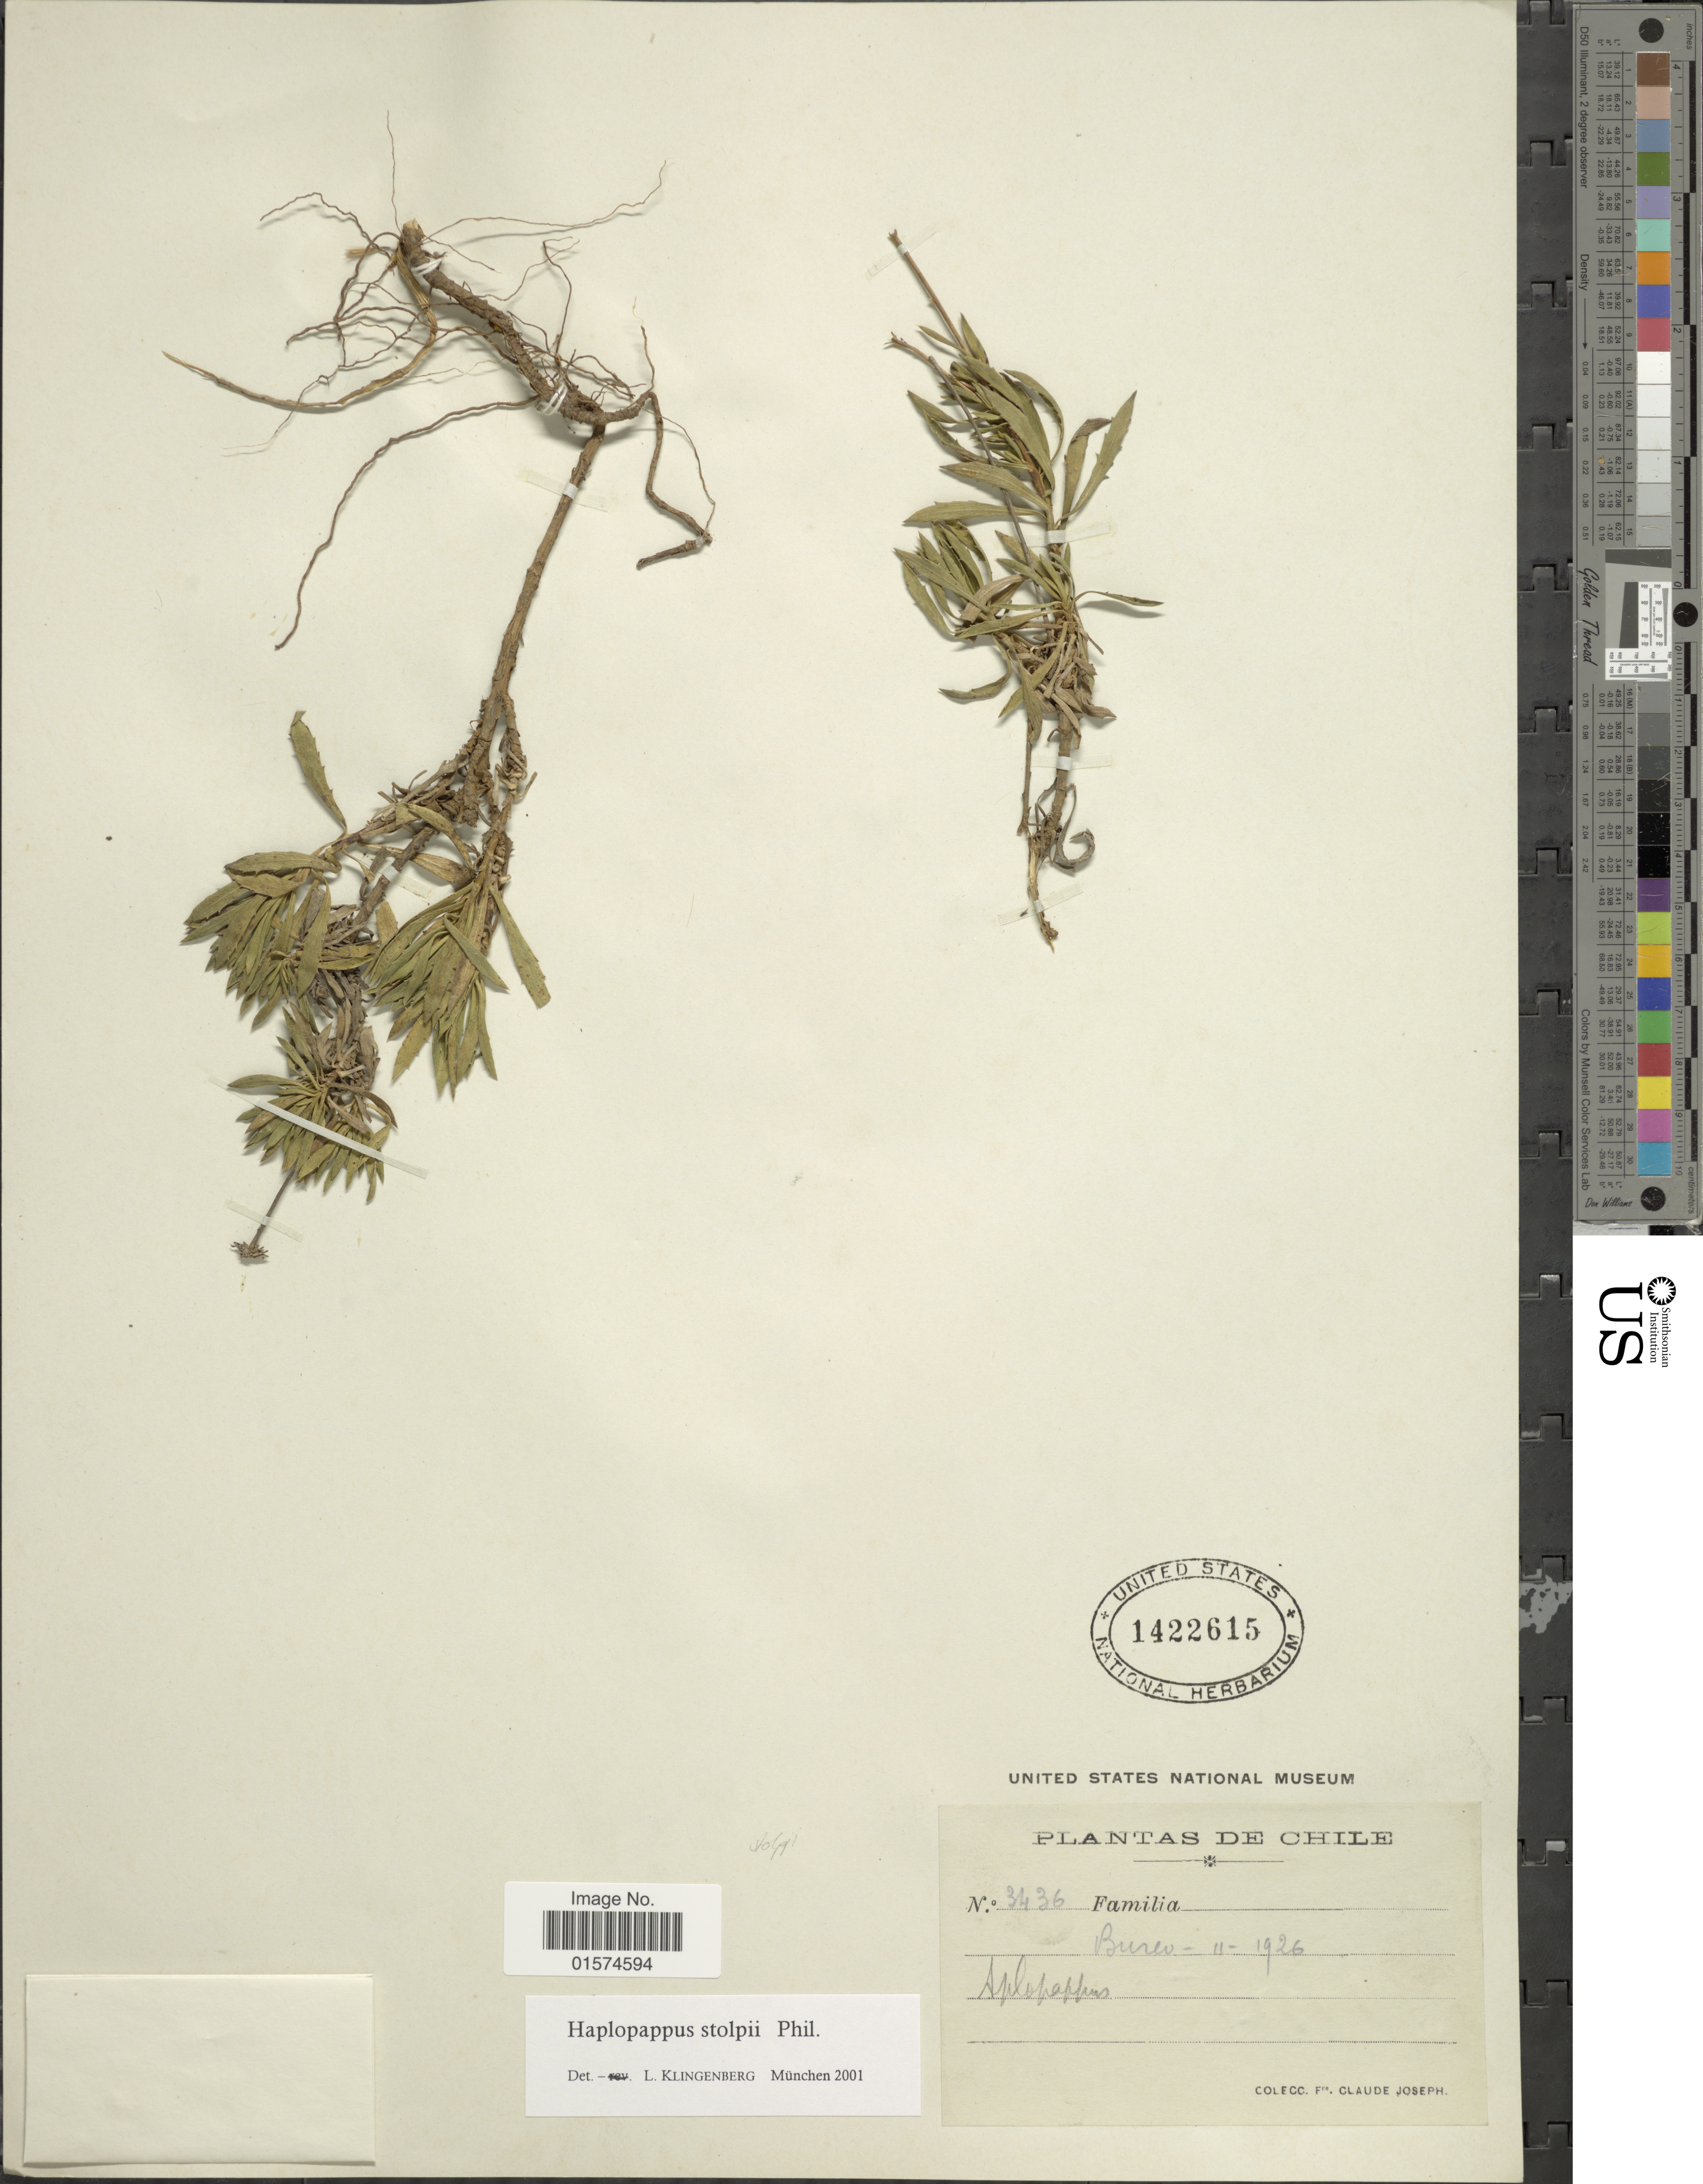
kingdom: Plantae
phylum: Tracheophyta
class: Magnoliopsida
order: Asterales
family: Asteraceae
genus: Haplopappus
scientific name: Haplopappus stolpi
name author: Phil.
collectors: Frere Claude Joseph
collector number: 3436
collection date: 1926-02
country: Chile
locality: Bureo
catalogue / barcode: US 1422615